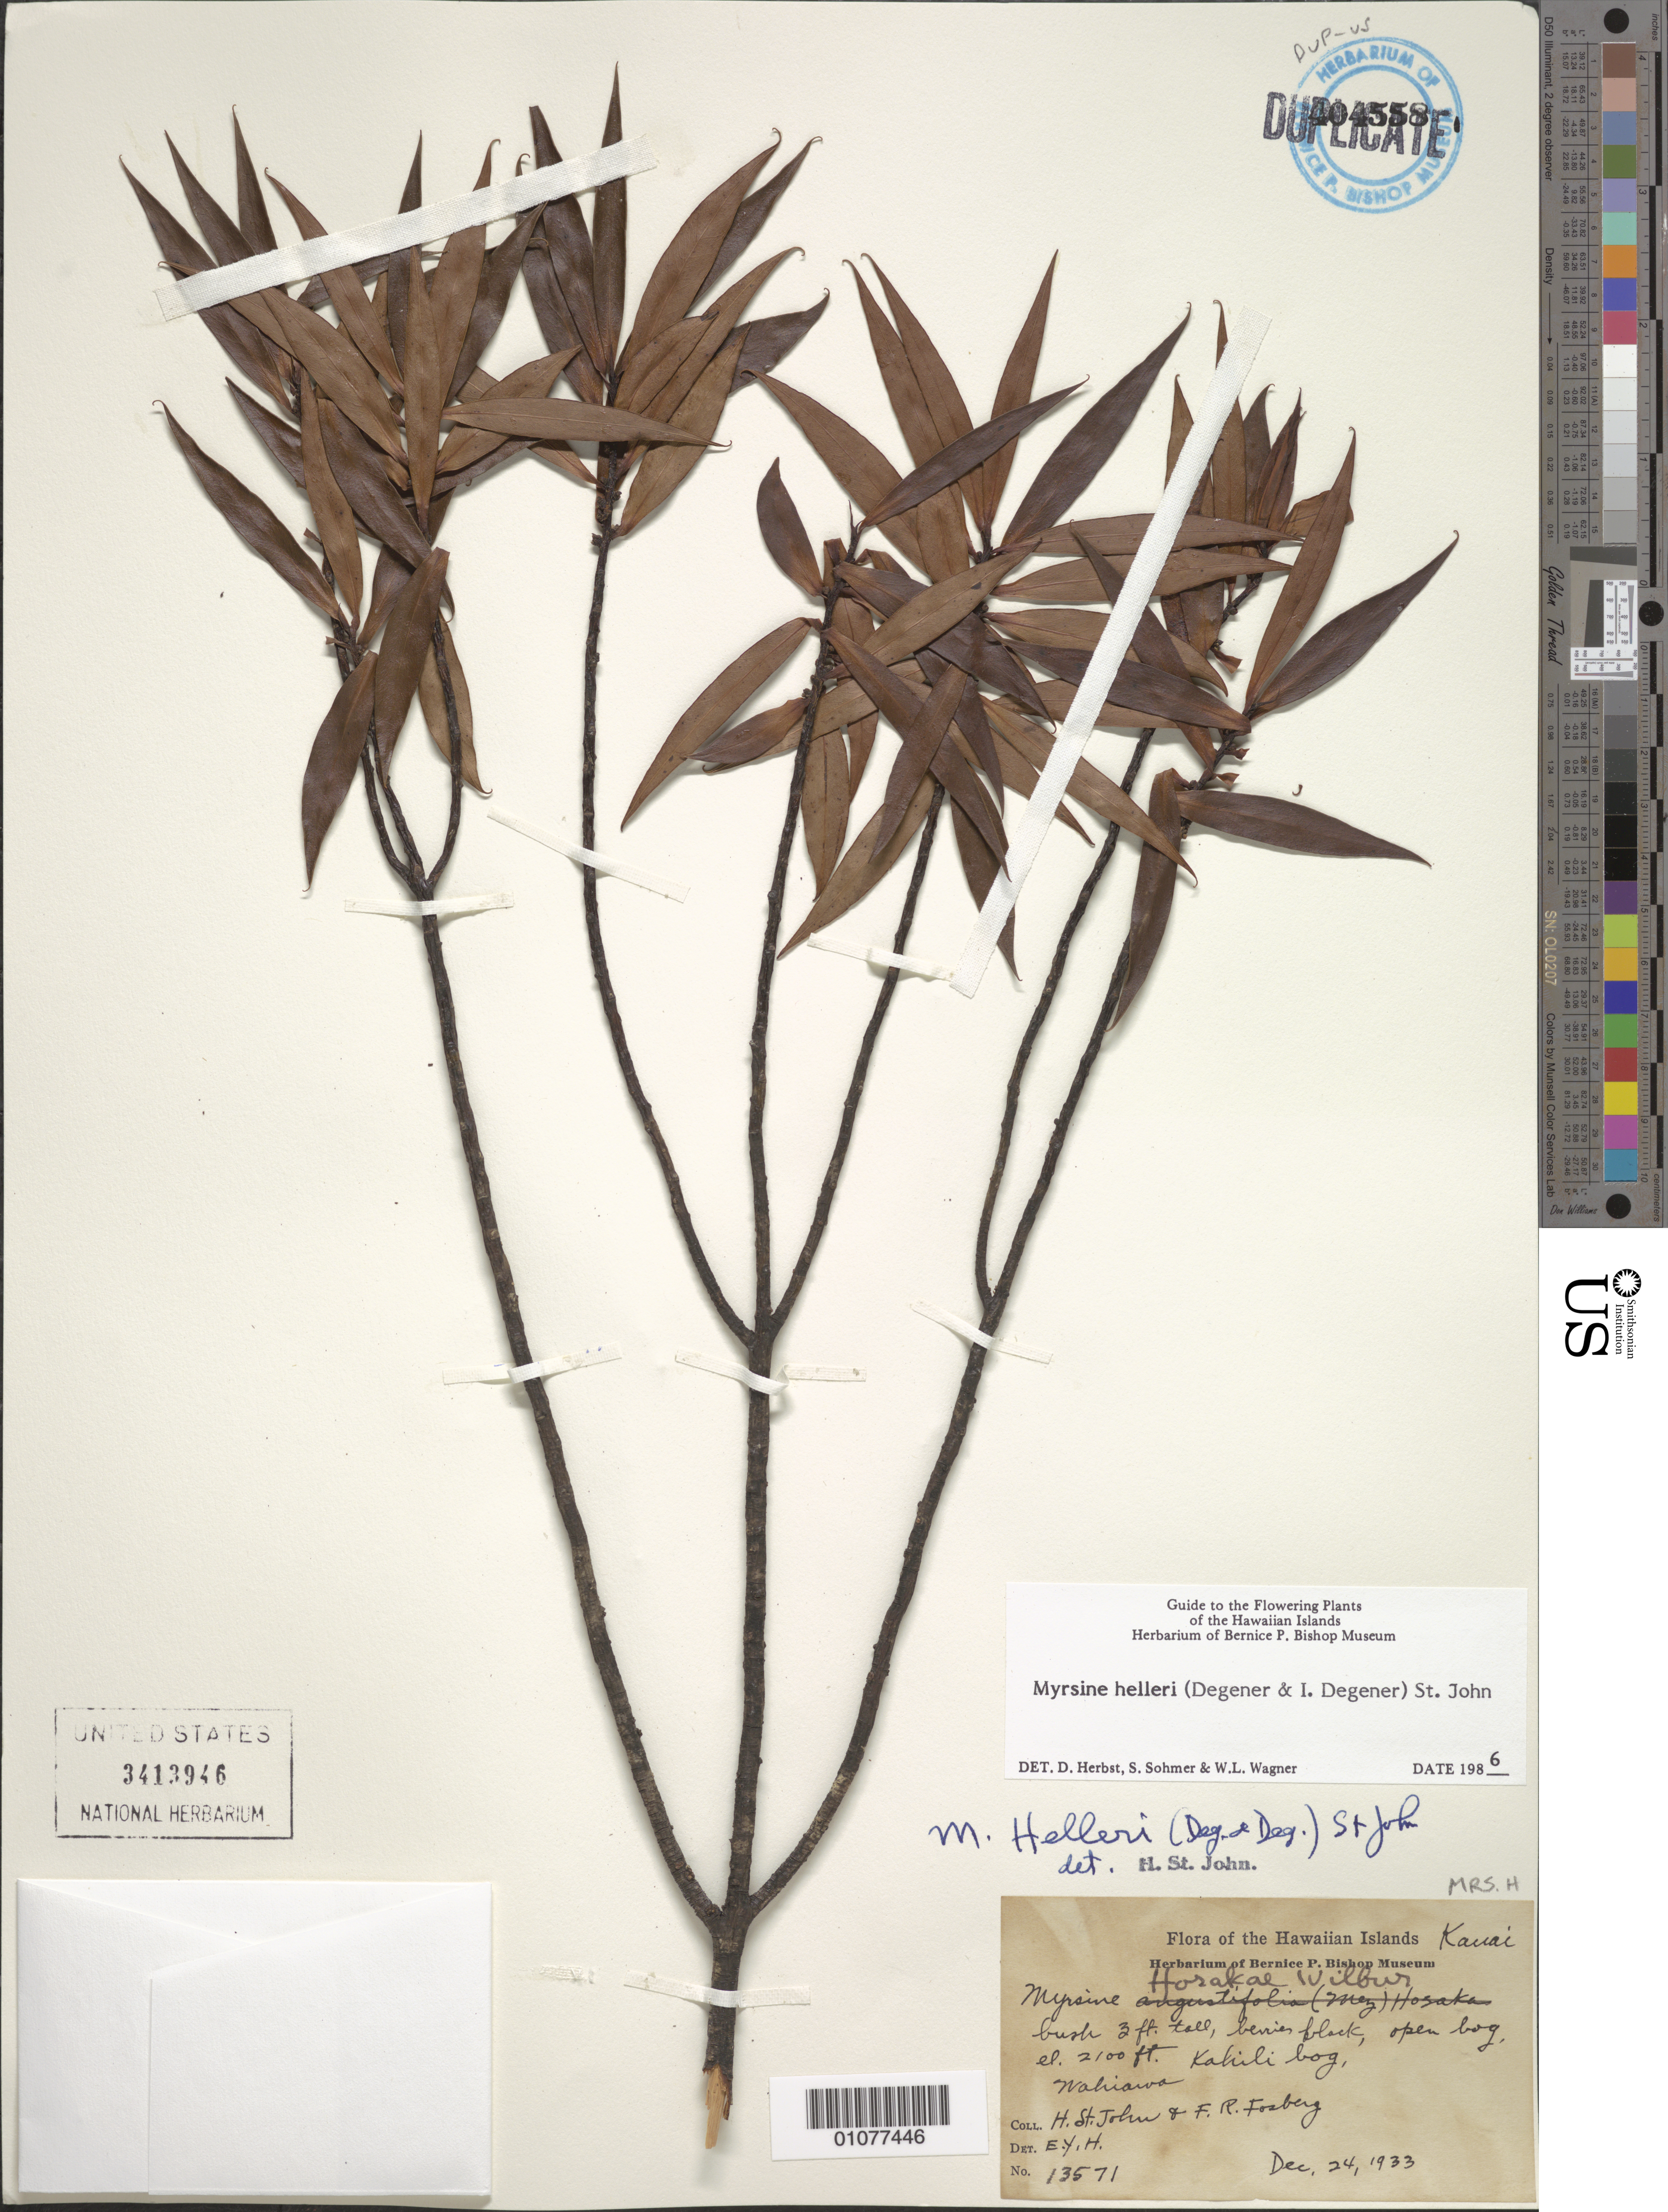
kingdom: Plantae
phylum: Tracheophyta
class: Magnoliopsida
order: Ericales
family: Primulaceae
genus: Myrsine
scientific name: Myrsine helleri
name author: (O. Deg. & I. Deg.) H. St. John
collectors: H. St. John & F. R. Fosberg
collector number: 13571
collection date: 1933-12-24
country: United States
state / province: Hawaii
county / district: Kauai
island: Kaua'i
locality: Wahiawa, Kahili bog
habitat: open bog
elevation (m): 640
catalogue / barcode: US 3413946